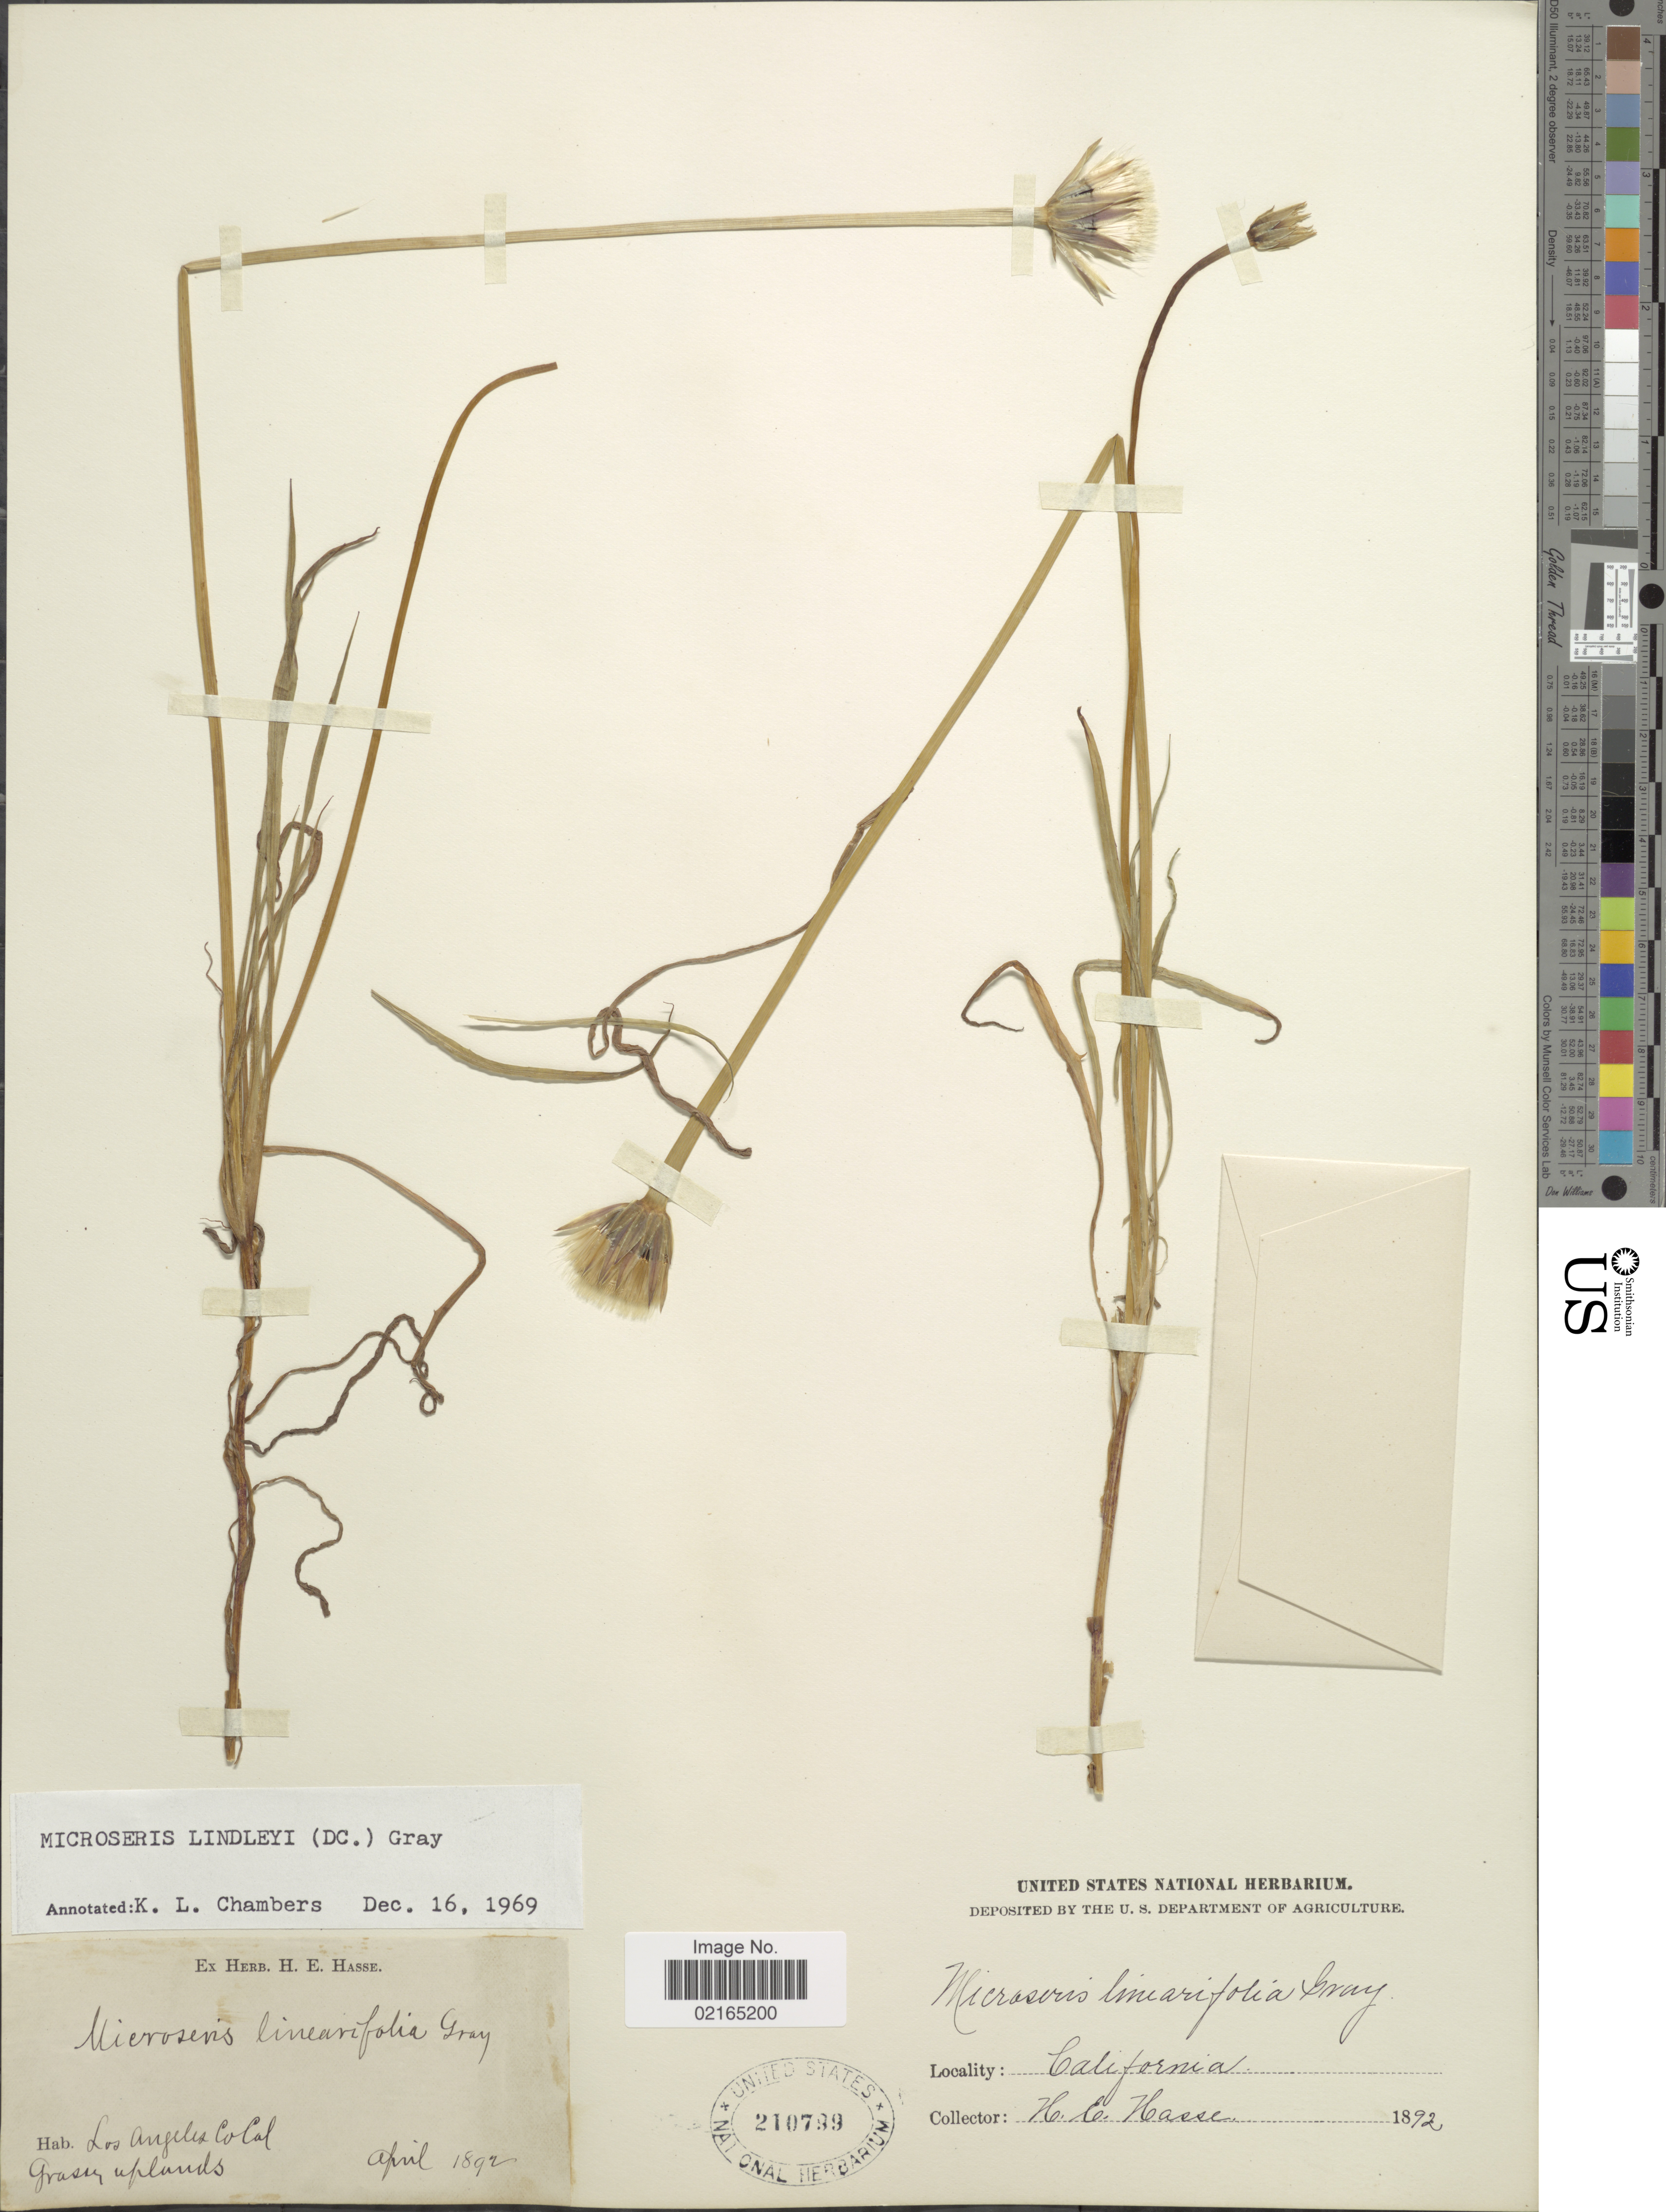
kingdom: Plantae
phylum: Tracheophyta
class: Magnoliopsida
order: Asterales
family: Asteraceae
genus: Uropappus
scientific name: Uropappus lindleyi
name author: (DC.) Nutt.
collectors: H. E. Hasse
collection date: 1892-04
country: United States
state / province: California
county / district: Los Angeles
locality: Los Angeles Co.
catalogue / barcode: US 210799